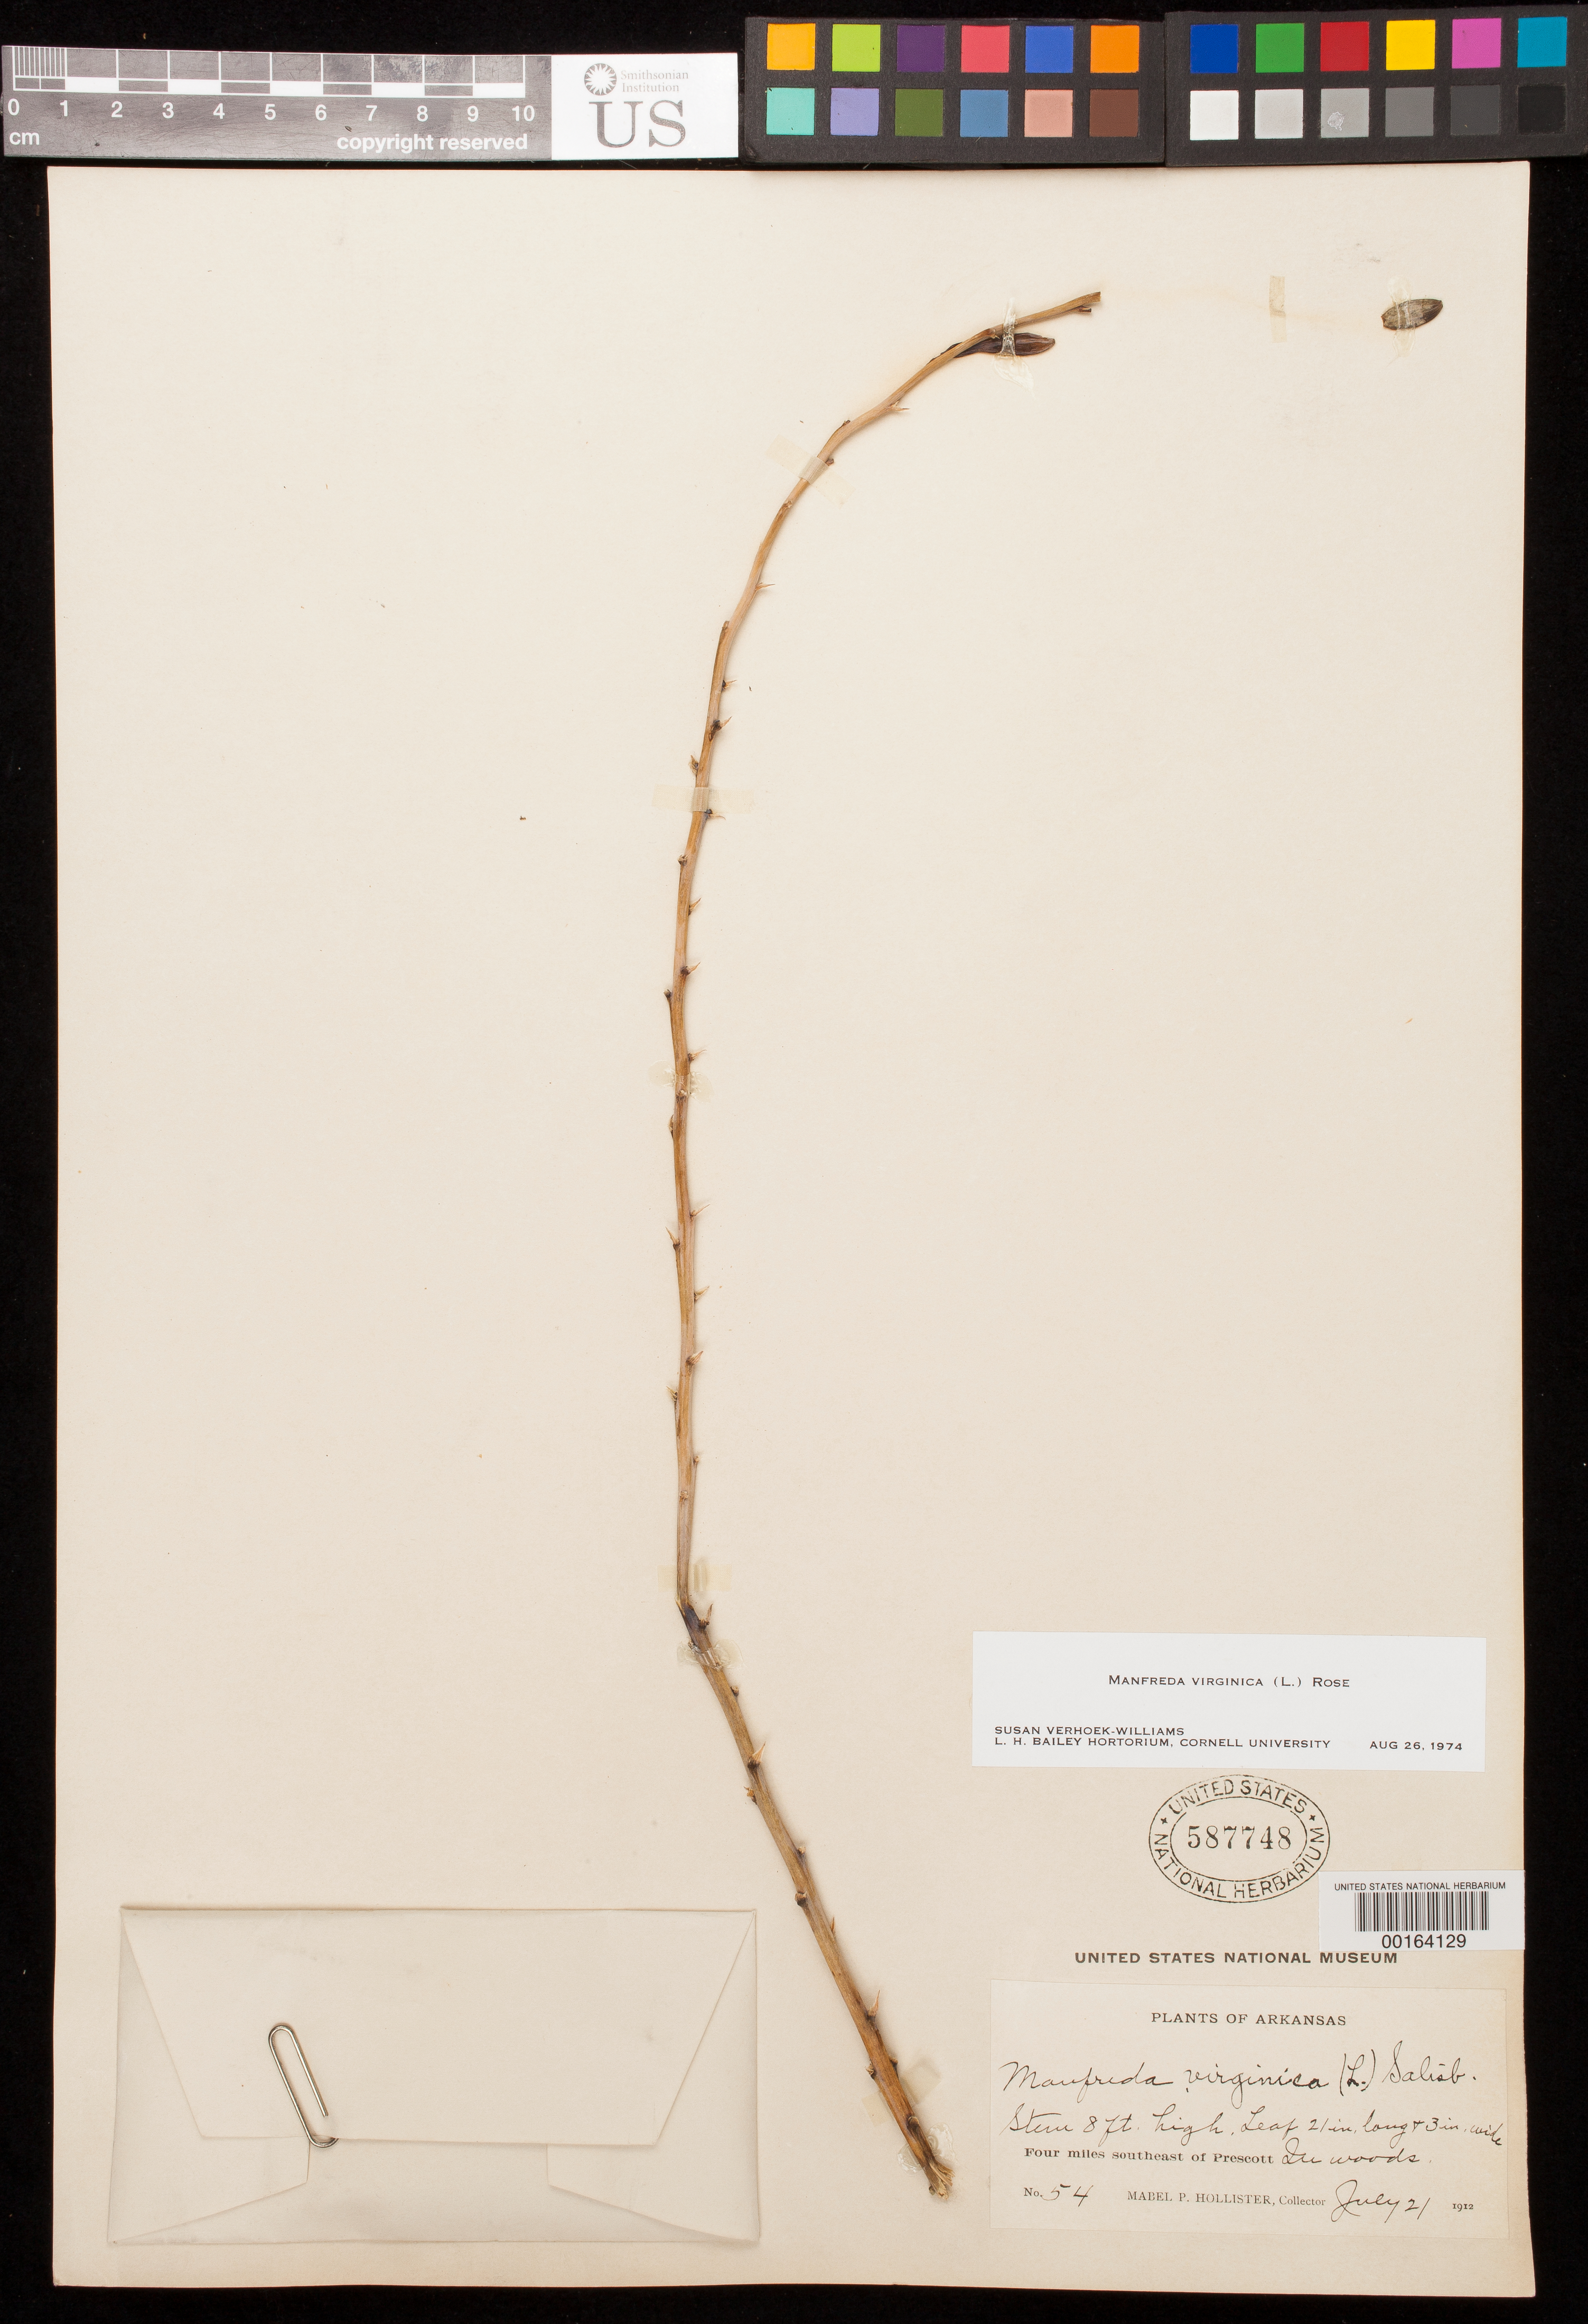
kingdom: Plantae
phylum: Tracheophyta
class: Liliopsida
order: Asparagales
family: Asparagaceae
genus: Manfreda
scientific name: Manfreda virginica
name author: (L.) Salisb. ex Rose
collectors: M. Hollister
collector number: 54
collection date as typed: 21 Jul 1912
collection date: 1912-07-21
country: United States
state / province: Arkansas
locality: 4 mi se of prescott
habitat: In woods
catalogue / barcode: US 587748